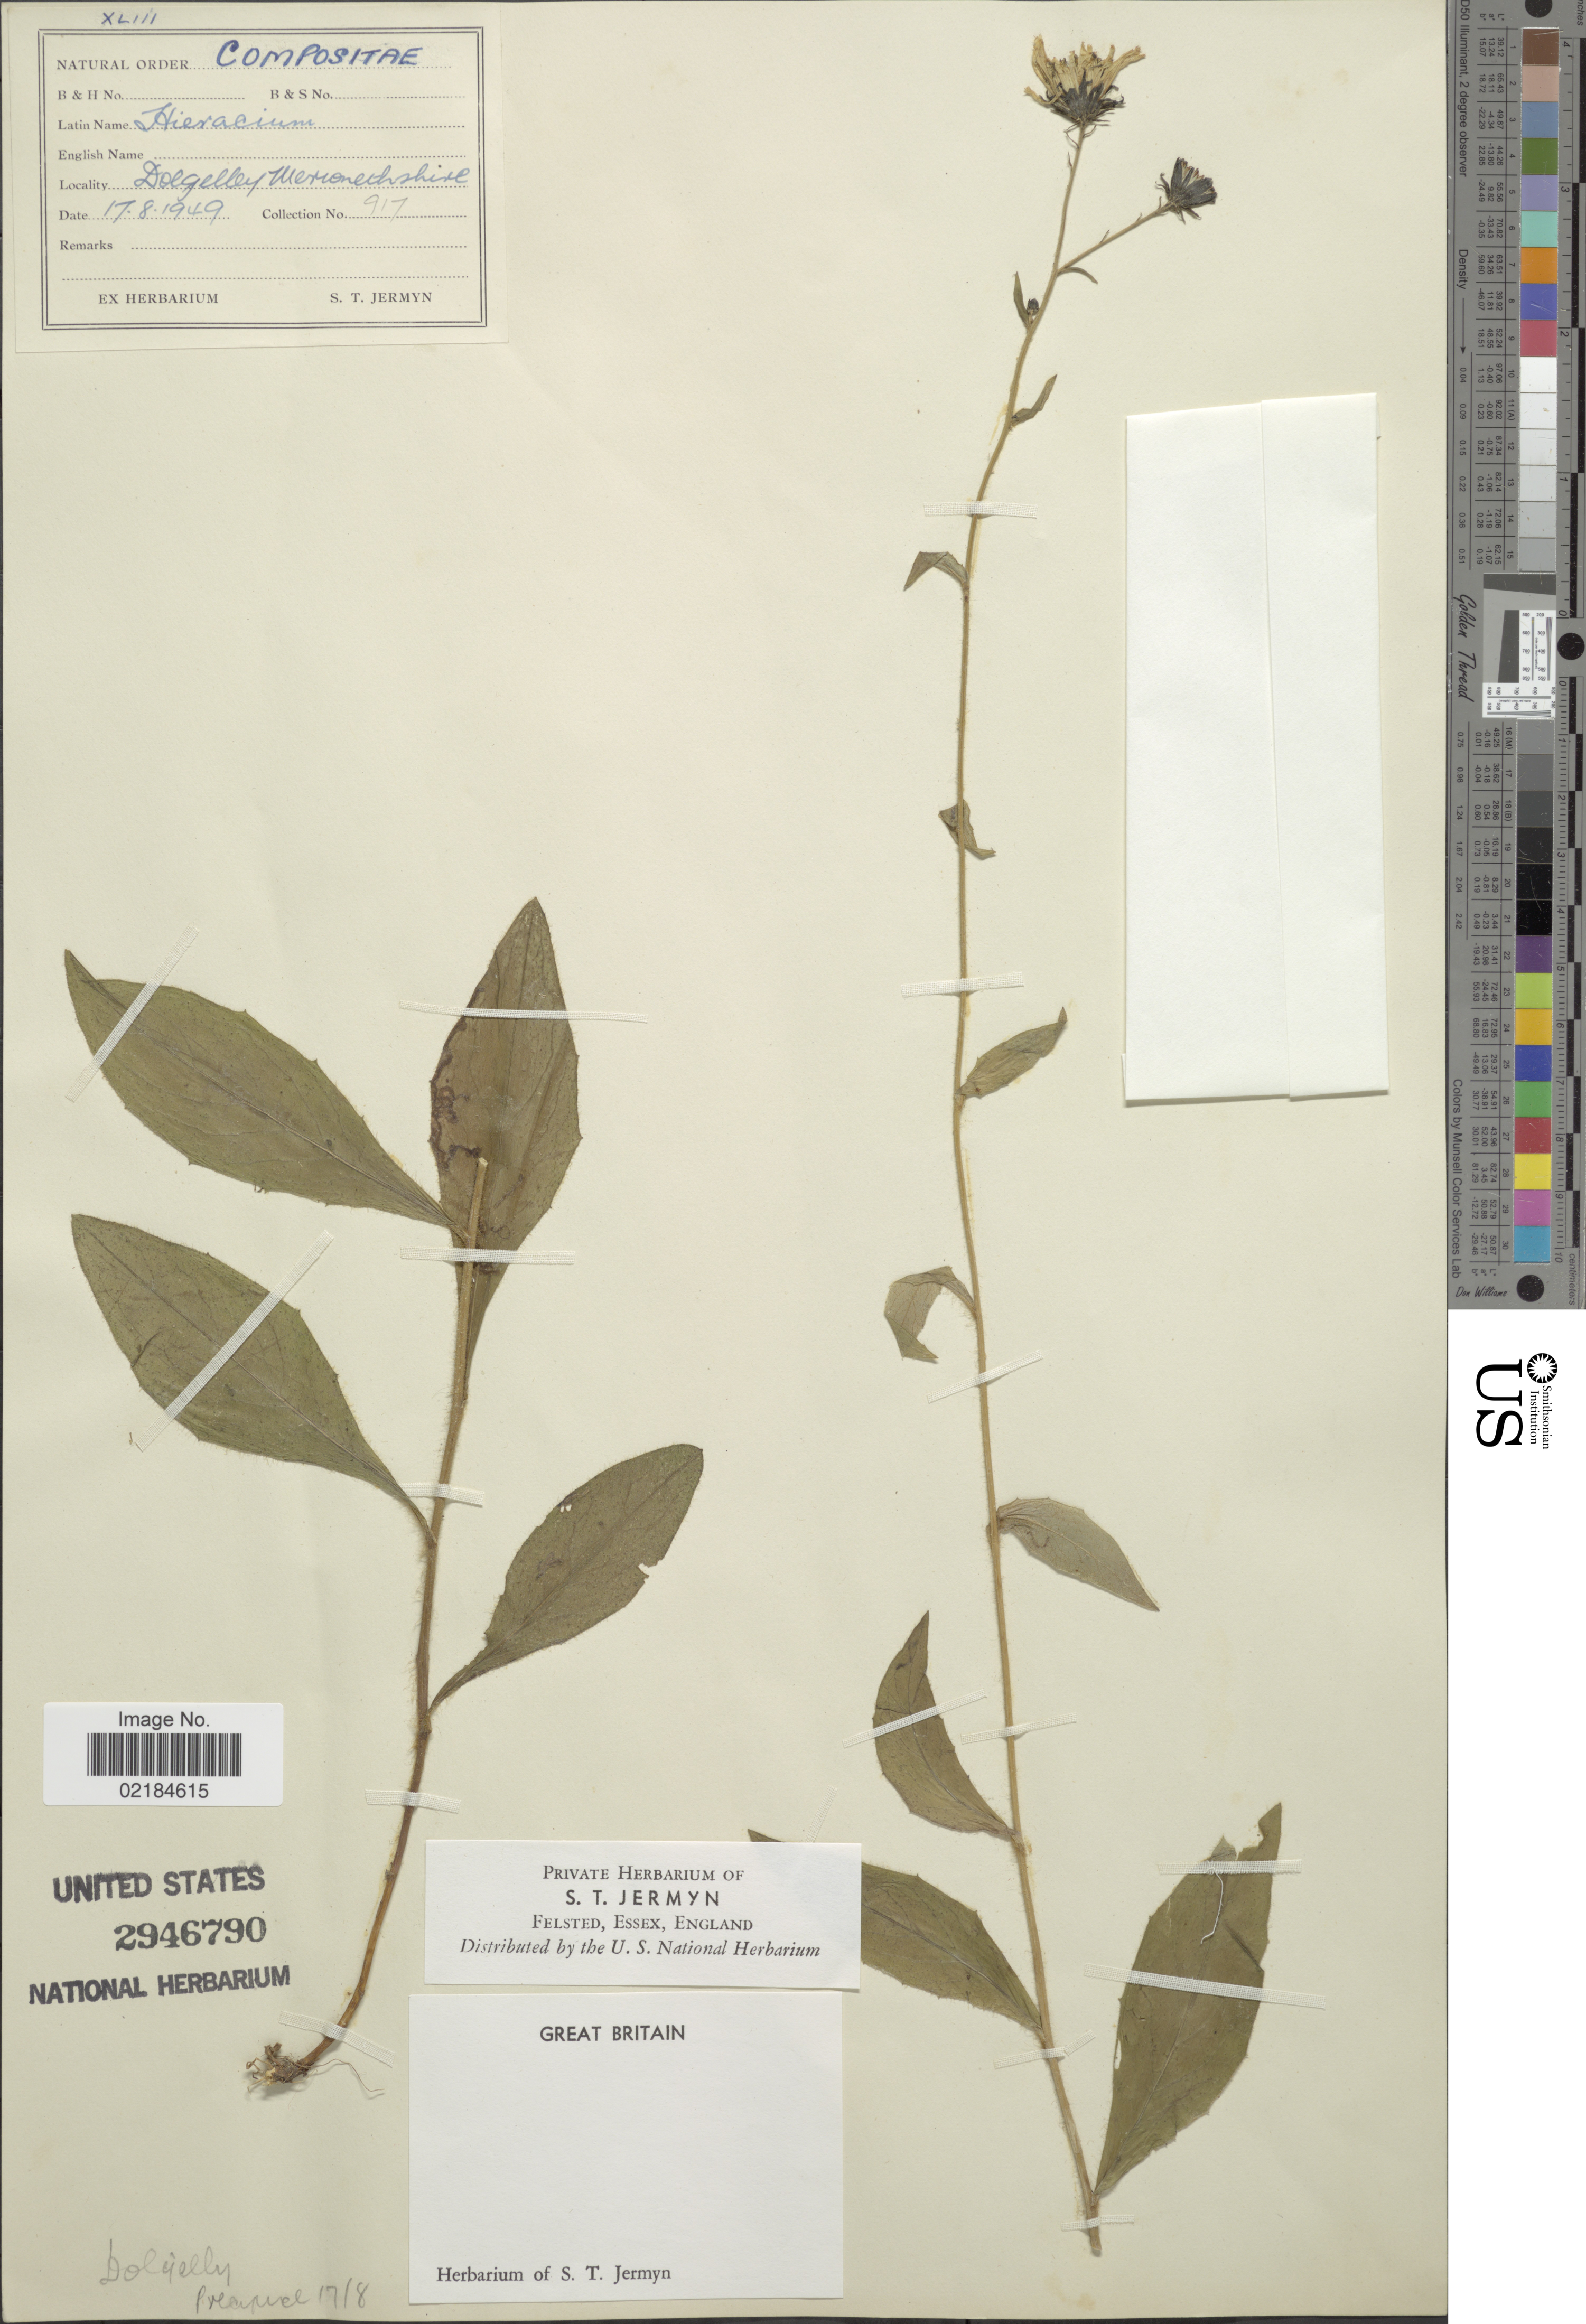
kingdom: Plantae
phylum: Tracheophyta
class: Magnoliopsida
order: Asterales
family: Asteraceae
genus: Hieracium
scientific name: Hieracium repandulare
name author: Druce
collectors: ex herb. S. T. Jermyn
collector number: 917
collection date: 1949-08-17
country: United Kingdom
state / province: Wales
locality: Great Britain, Dolgelley, Merionethshire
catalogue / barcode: US 2946790